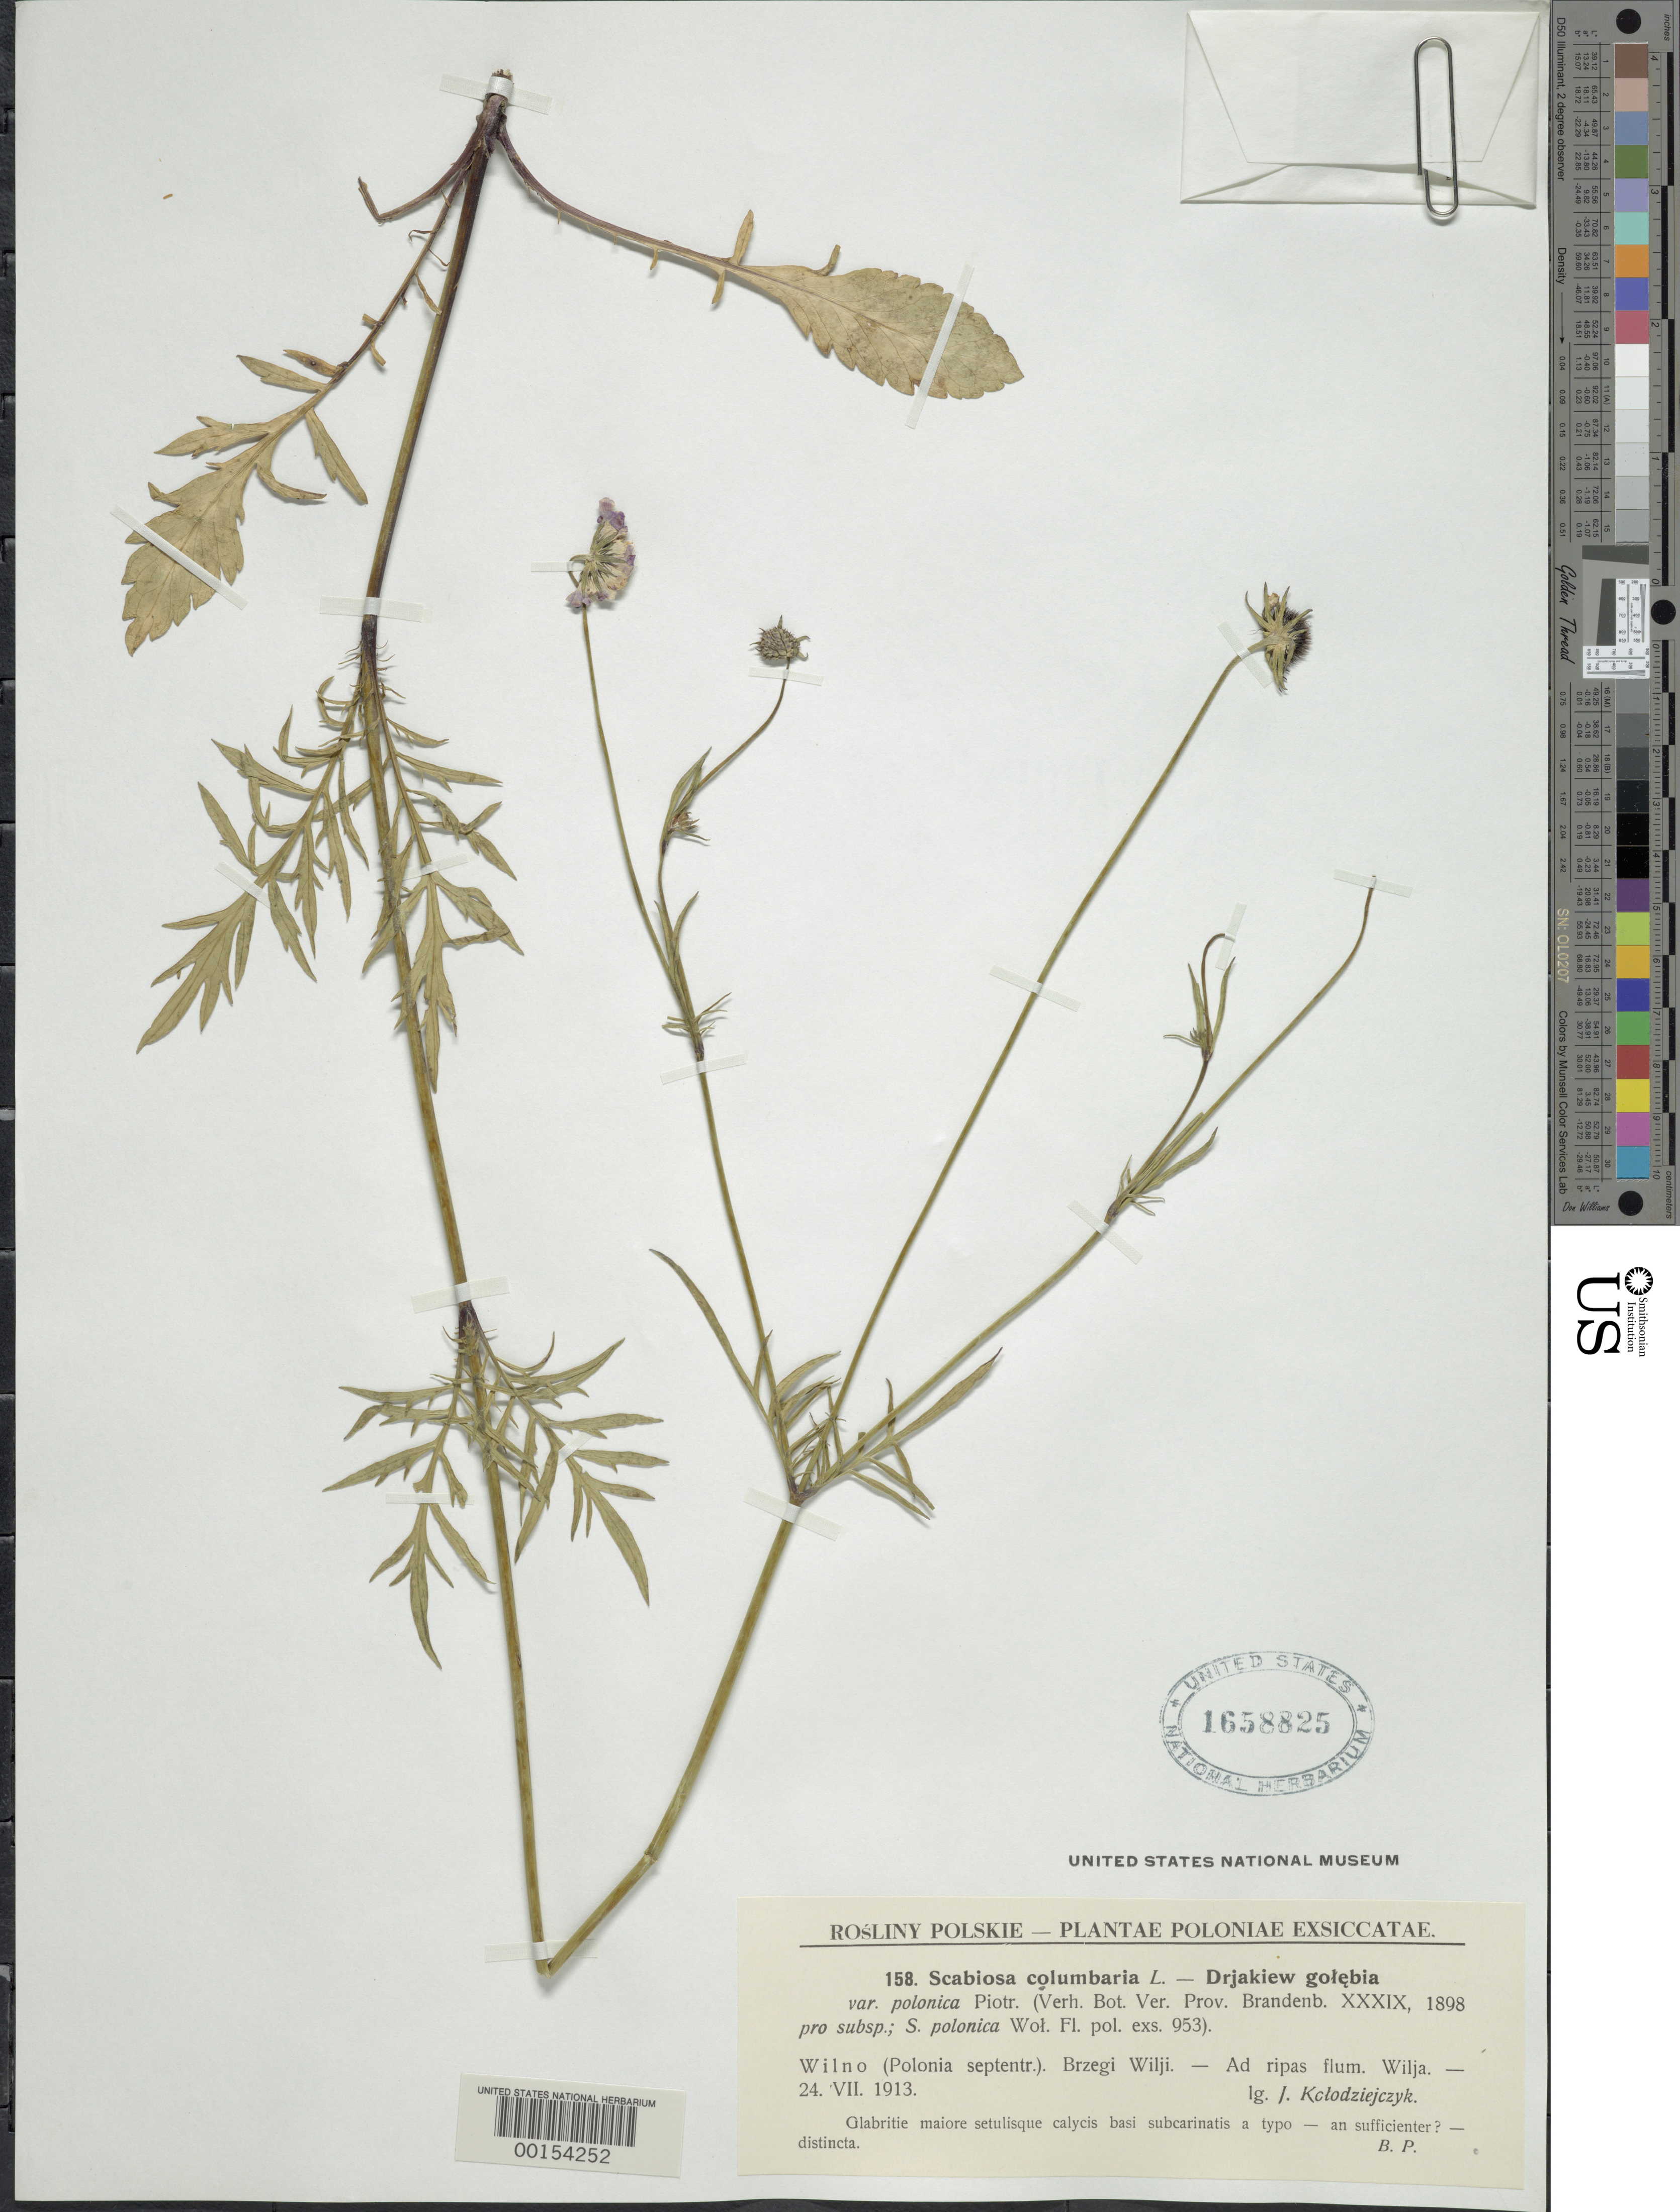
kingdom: Plantae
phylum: Tracheophyta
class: Magnoliopsida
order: Dipsacales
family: Caprifoliaceae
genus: Scabiosa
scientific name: Scabiosa columbaria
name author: L.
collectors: J. Kclodziejczyk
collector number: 158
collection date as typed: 24 Jul 1913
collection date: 1913-07-24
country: Poland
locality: Wilno, Brzegi Wilji.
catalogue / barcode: US 1658825